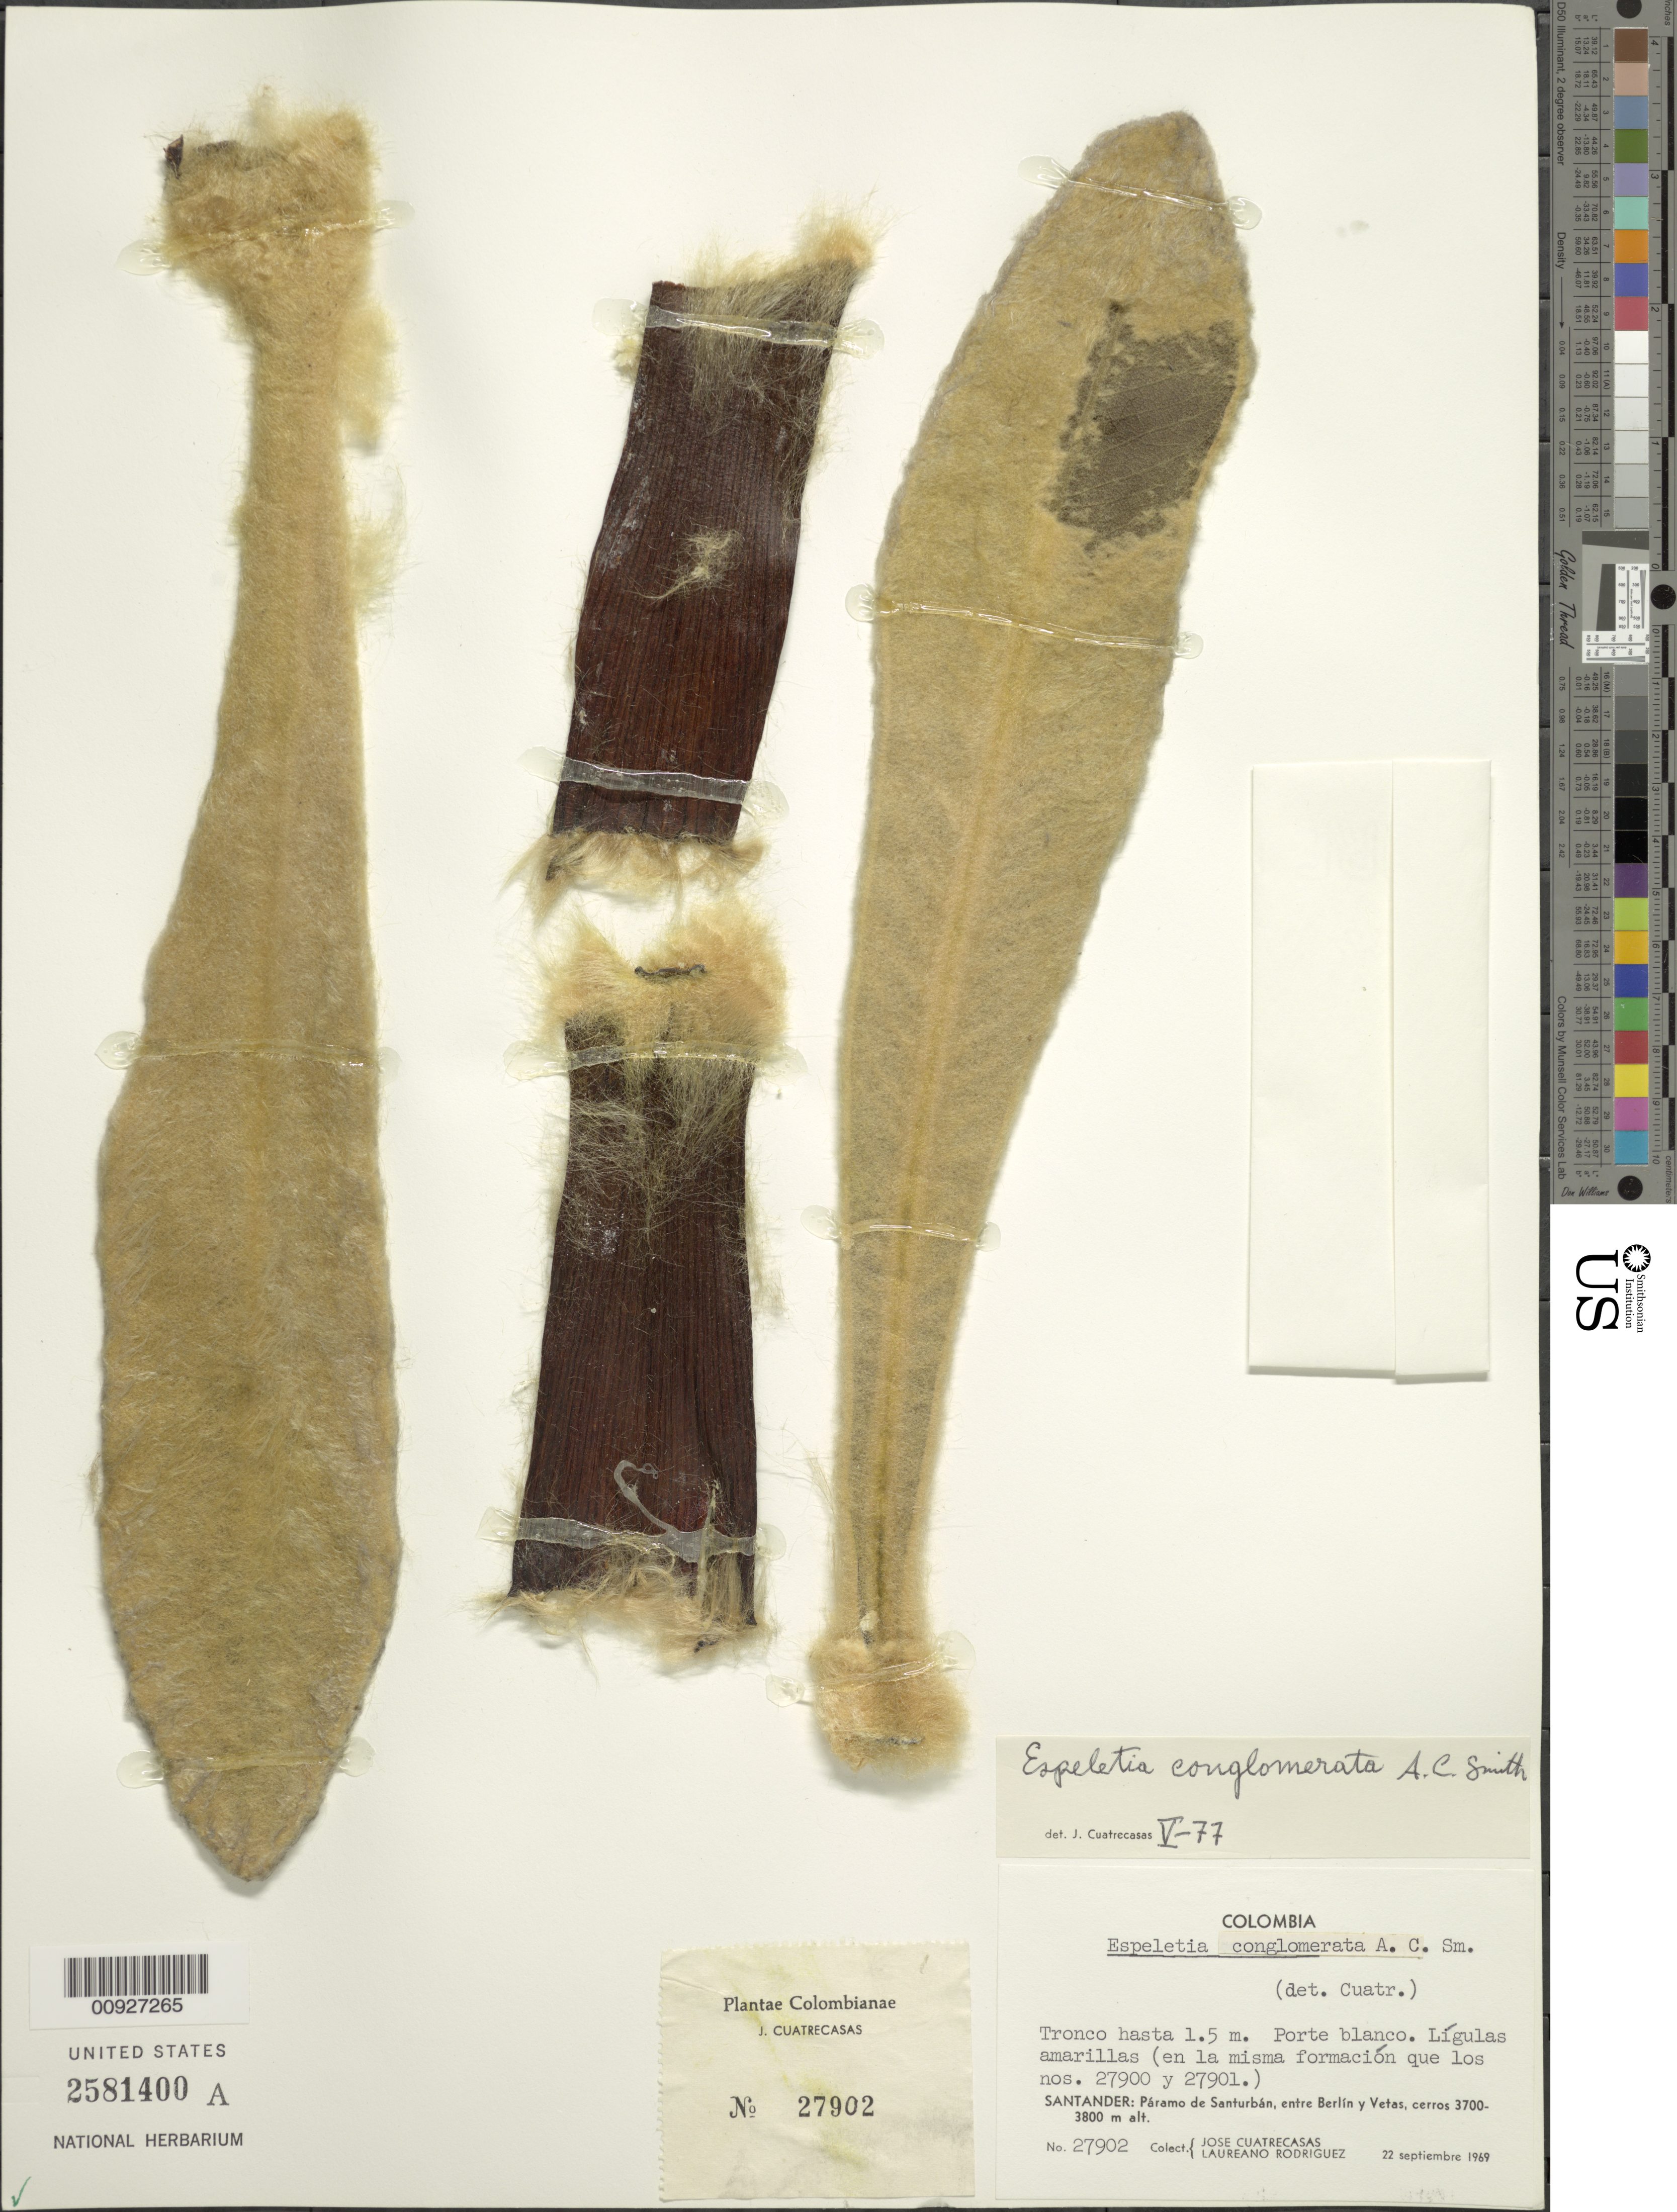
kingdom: Plantae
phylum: Tracheophyta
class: Magnoliopsida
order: Asterales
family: Asteraceae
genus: Espeletia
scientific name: Espeletia conglomerata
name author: A.C. Sm.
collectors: J. Cuatrecasas & L. Rodriguez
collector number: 27902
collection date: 1969-11-22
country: Colombia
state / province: Santander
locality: P. de Santurbán. Páramo de Santurbán, entre Berlín y Vetas, cerros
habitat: Cerros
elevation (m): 3700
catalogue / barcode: US 2581400A